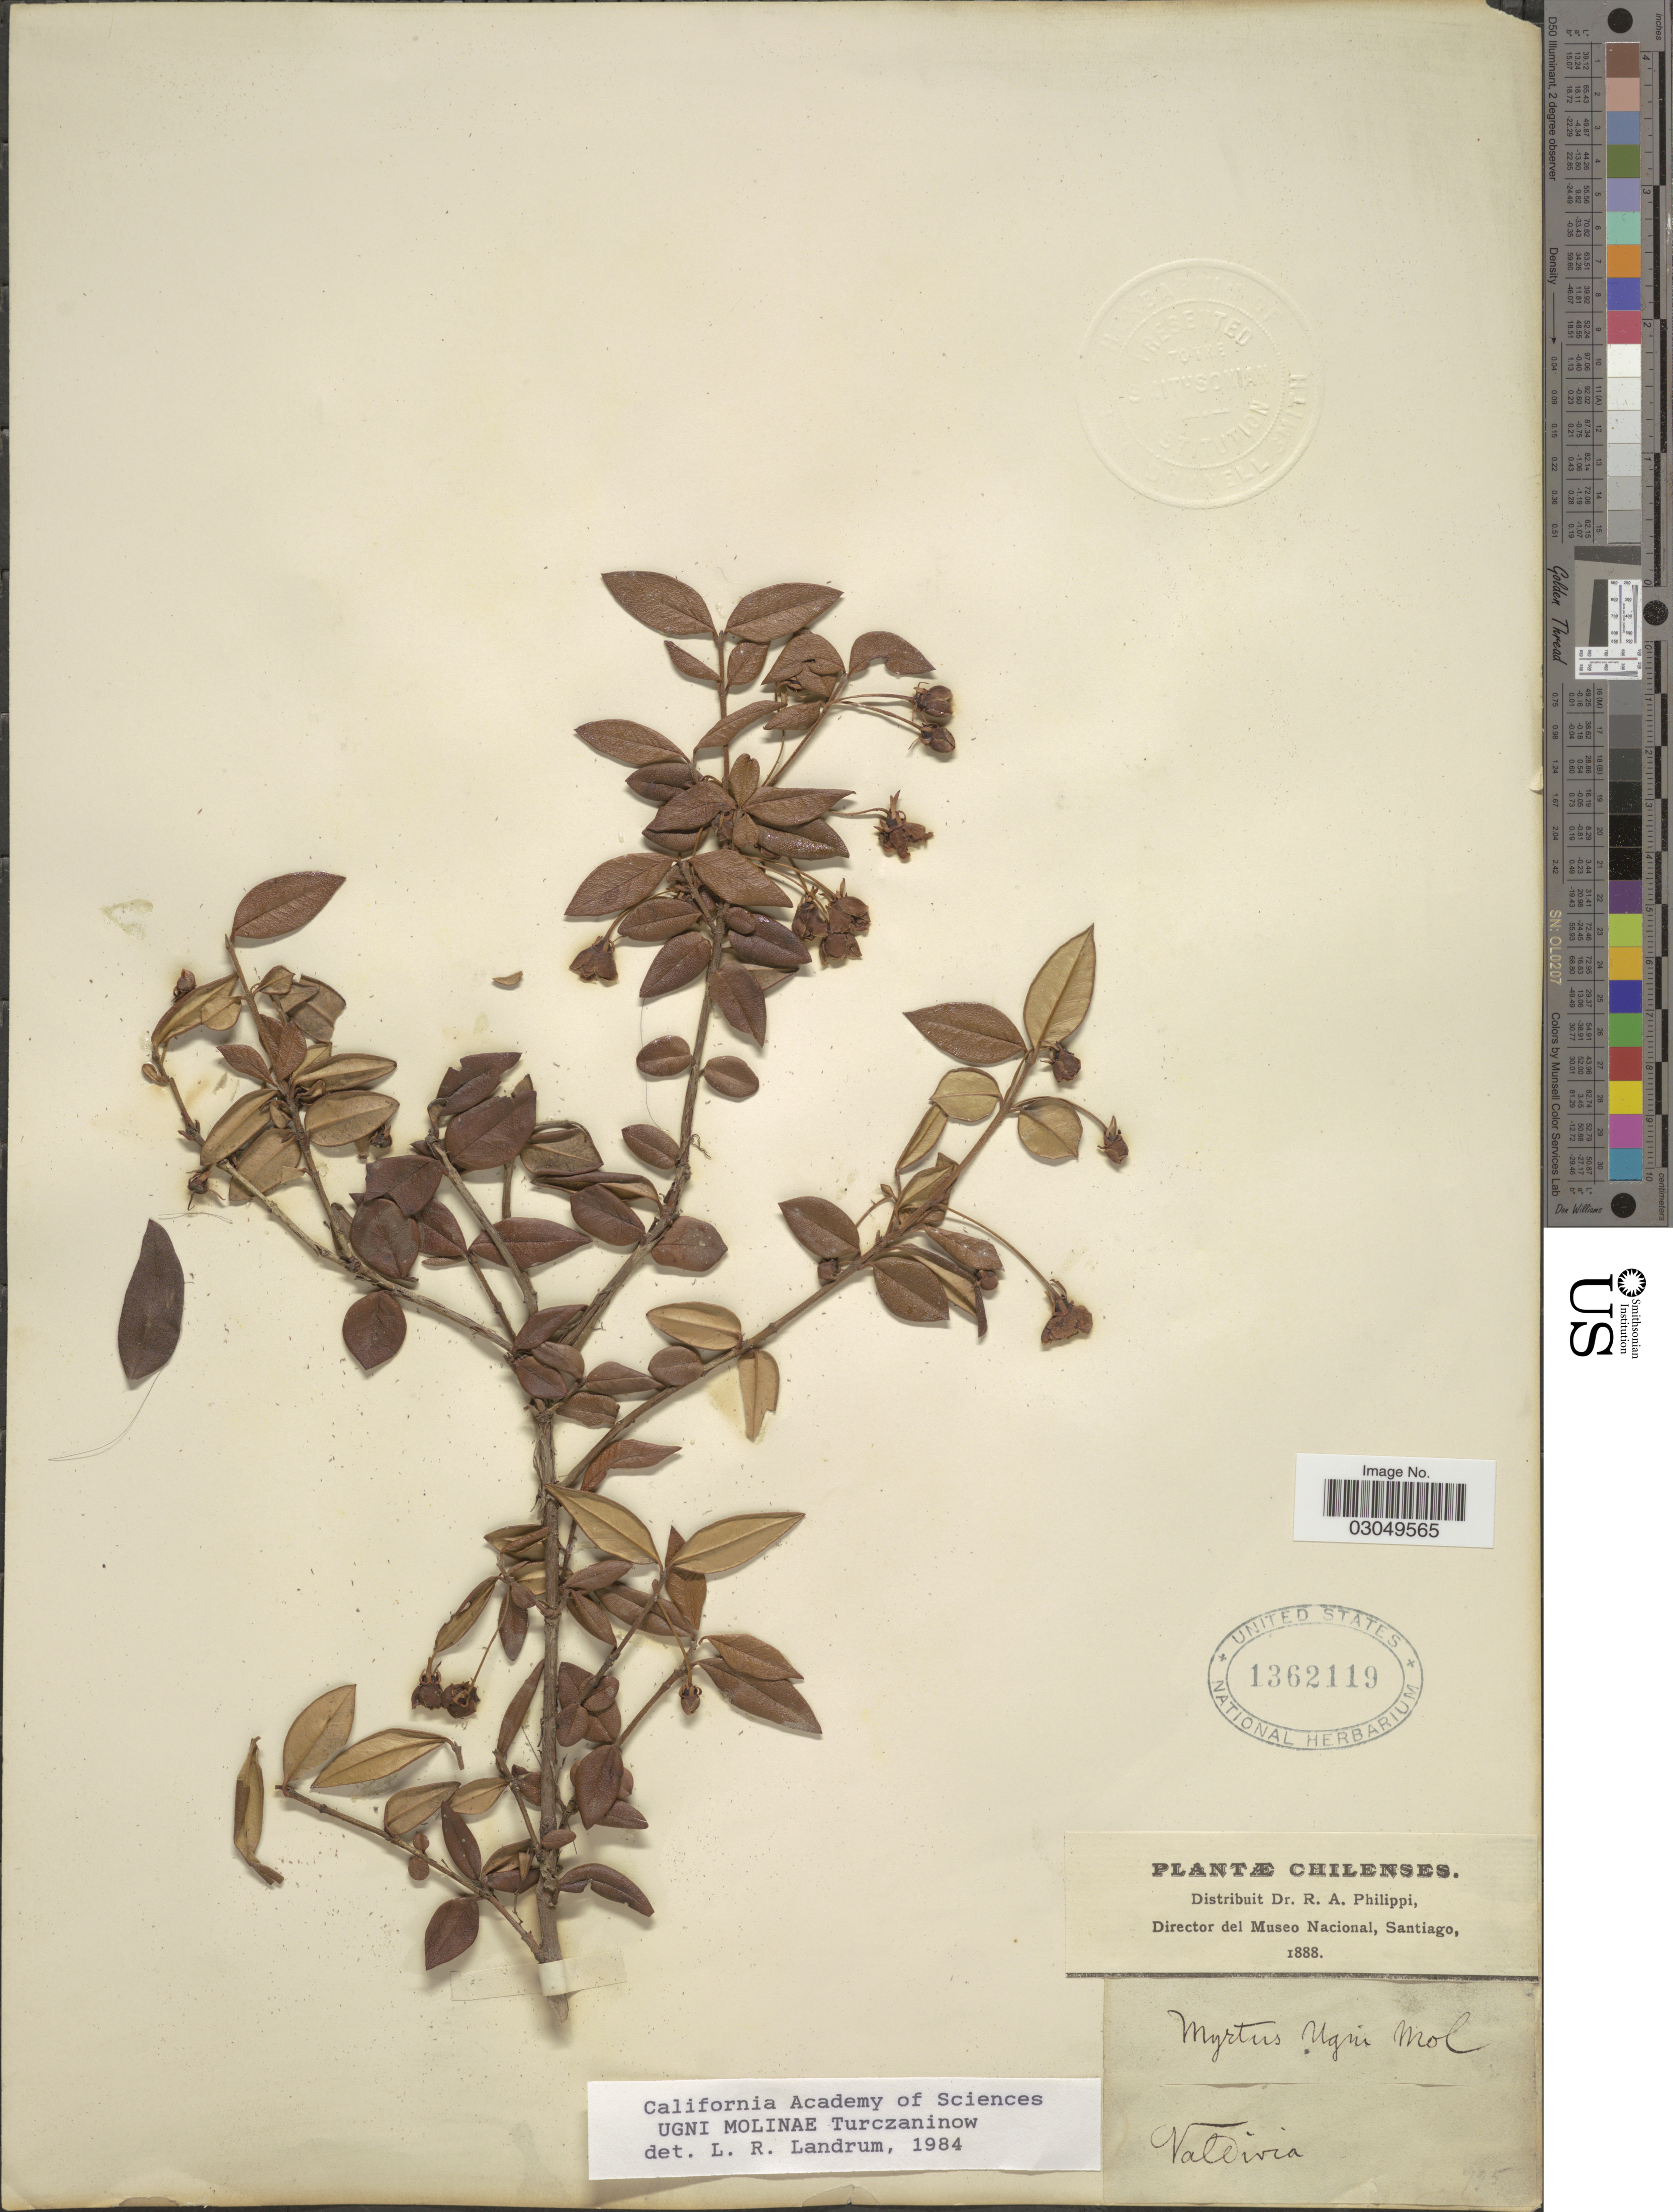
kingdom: Plantae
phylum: Tracheophyta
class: Magnoliopsida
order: Myrtales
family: Myrtaceae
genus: Ugni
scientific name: Ugni molinae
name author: Turcz.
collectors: ex. herb. R.A. Philippi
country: Chile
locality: Valdivia.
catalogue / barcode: US 1362119